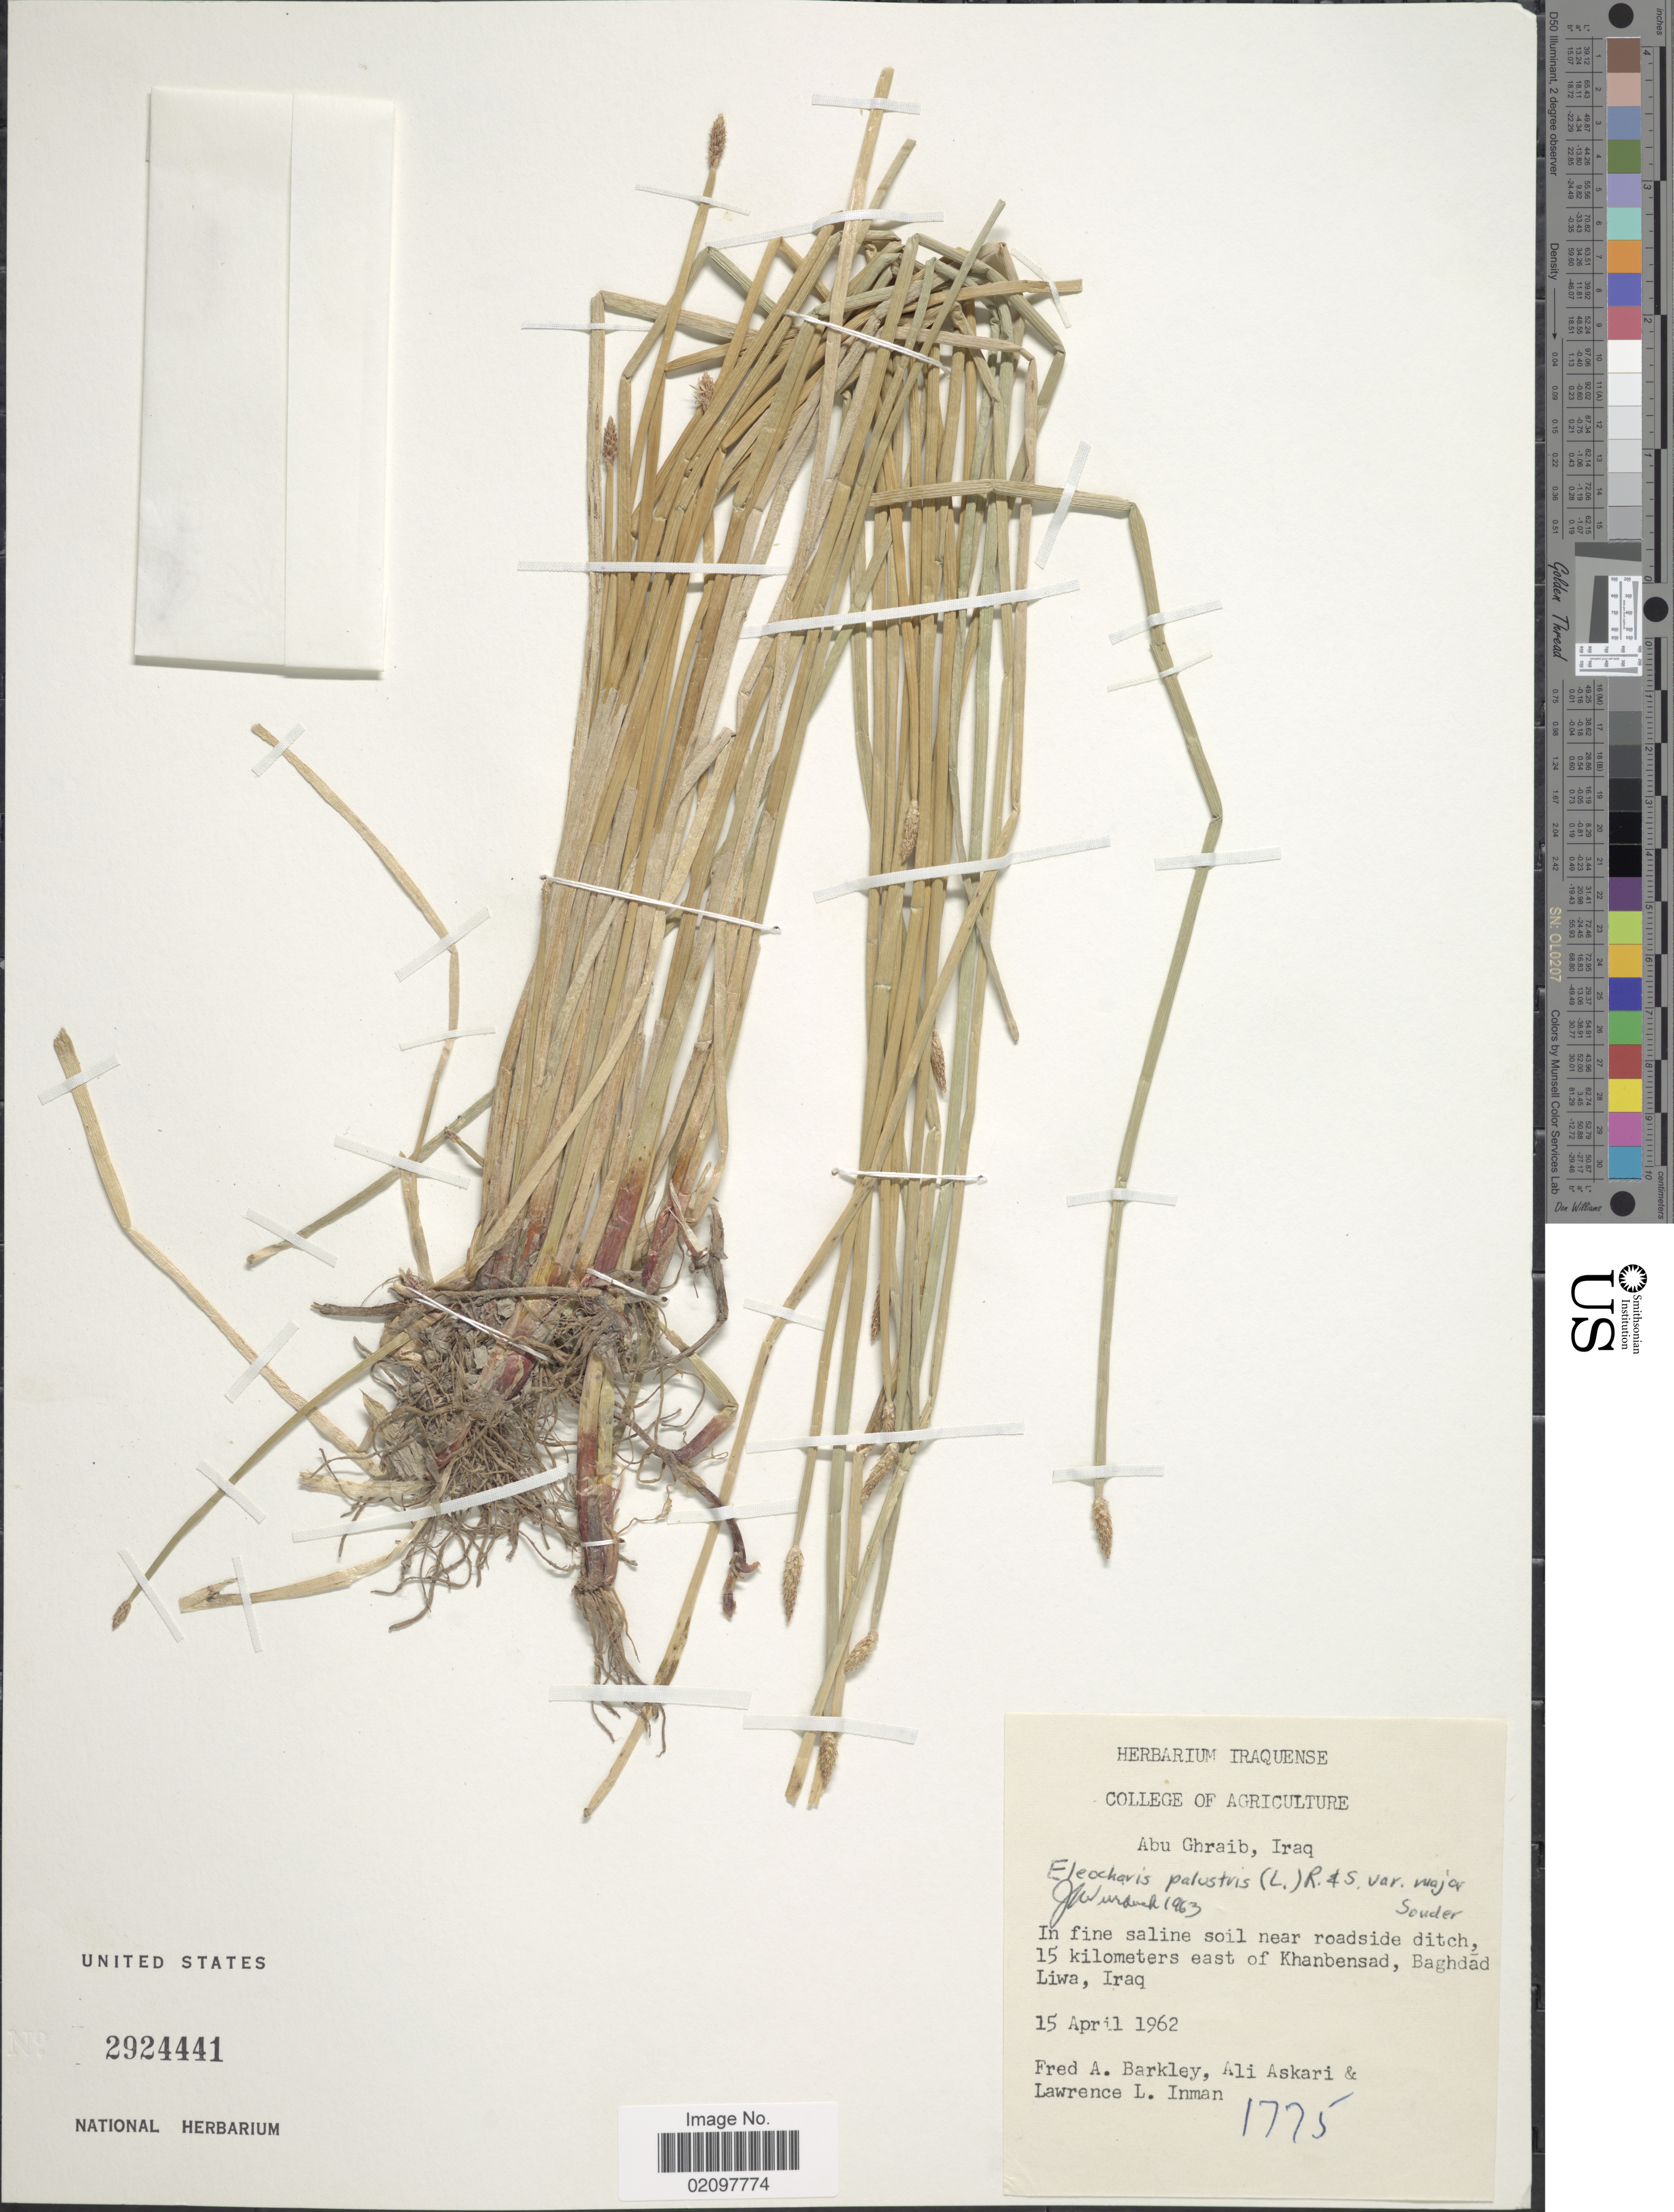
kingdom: Plantae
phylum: Tracheophyta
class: Liliopsida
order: Poales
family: Cyperaceae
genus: Eleocharis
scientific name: Eleocharis palustris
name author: (L.) Roem. & Schult.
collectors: F. A. Barkley, Askari, A. & L. Inman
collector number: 1775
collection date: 1962-04-15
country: Iraq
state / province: Baghdad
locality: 15 kilometers east of Khanbensad, Baghdad Liwa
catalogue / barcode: US 2924441